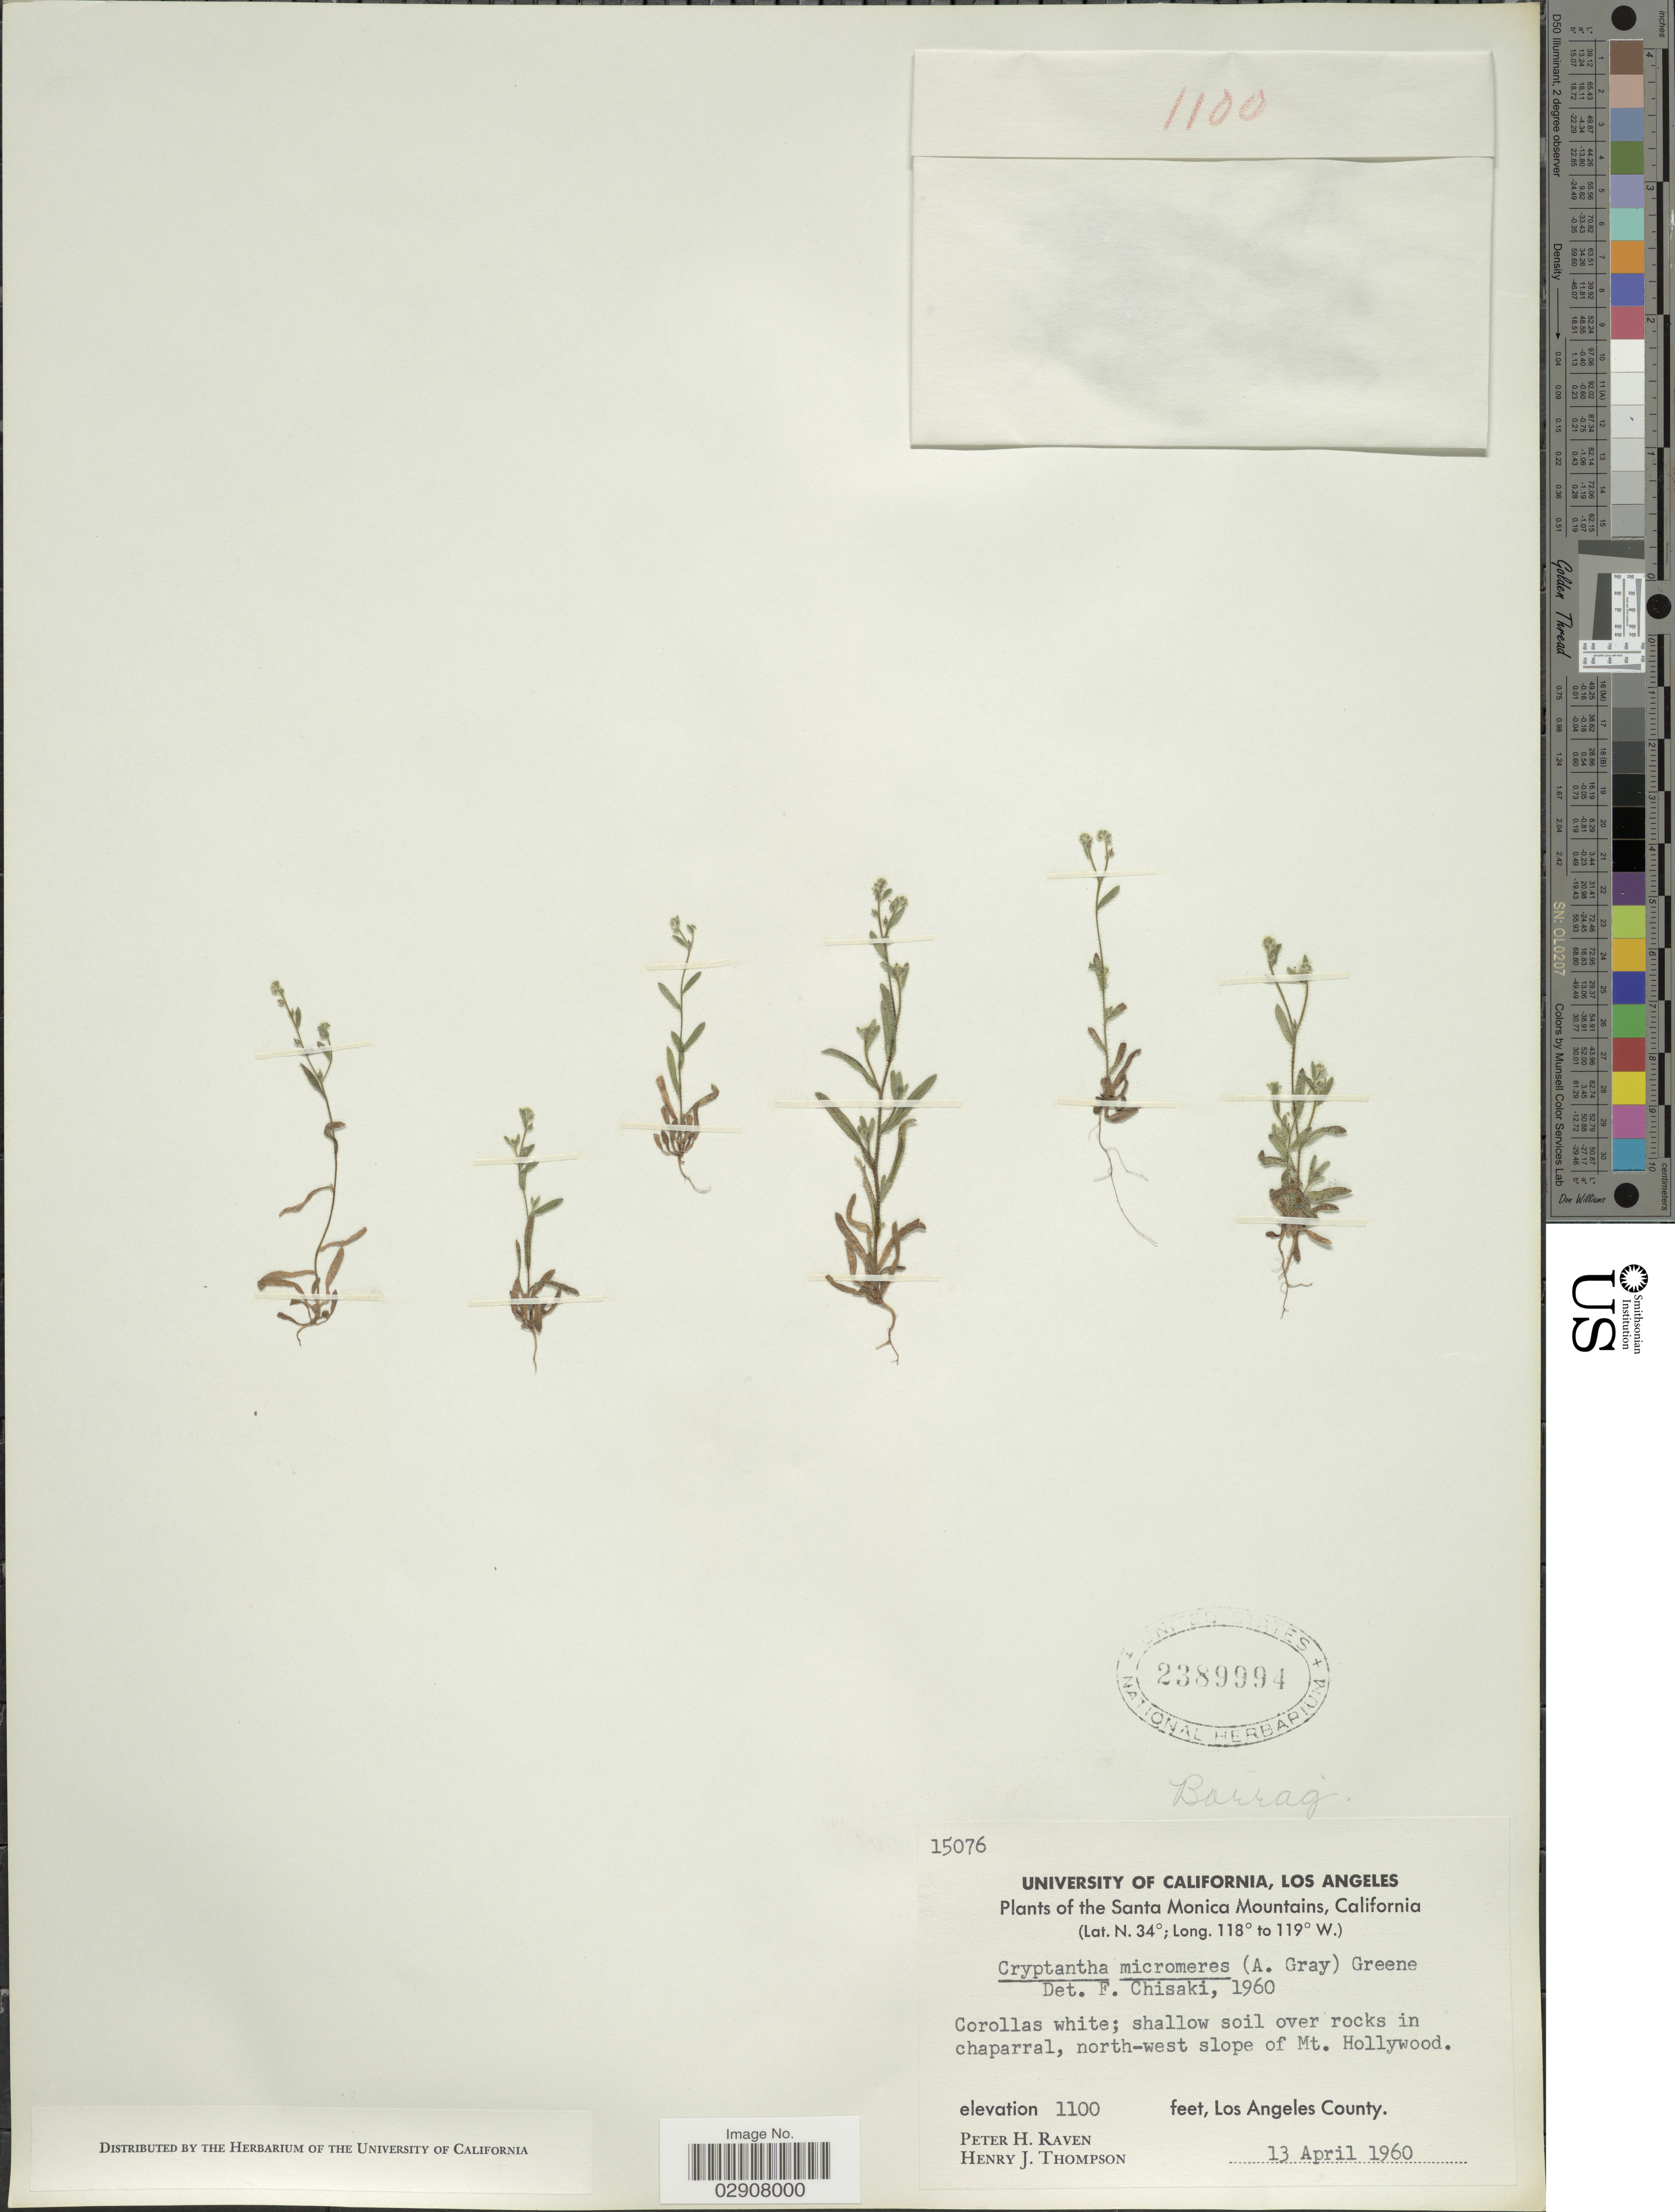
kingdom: Plantae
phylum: Tracheophyta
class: Magnoliopsida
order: Boraginales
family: Boraginaceae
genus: Cryptantha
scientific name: Cryptantha micromeres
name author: (A. Gray) S.W. Greene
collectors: P. Raven & H. J. Thompson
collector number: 15076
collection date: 1960-04-13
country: United States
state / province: California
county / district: Los Angeles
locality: Santa Monico Mountains, north-west slope of Mt. Hollywood, Los Angeles County.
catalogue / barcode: US 2389994